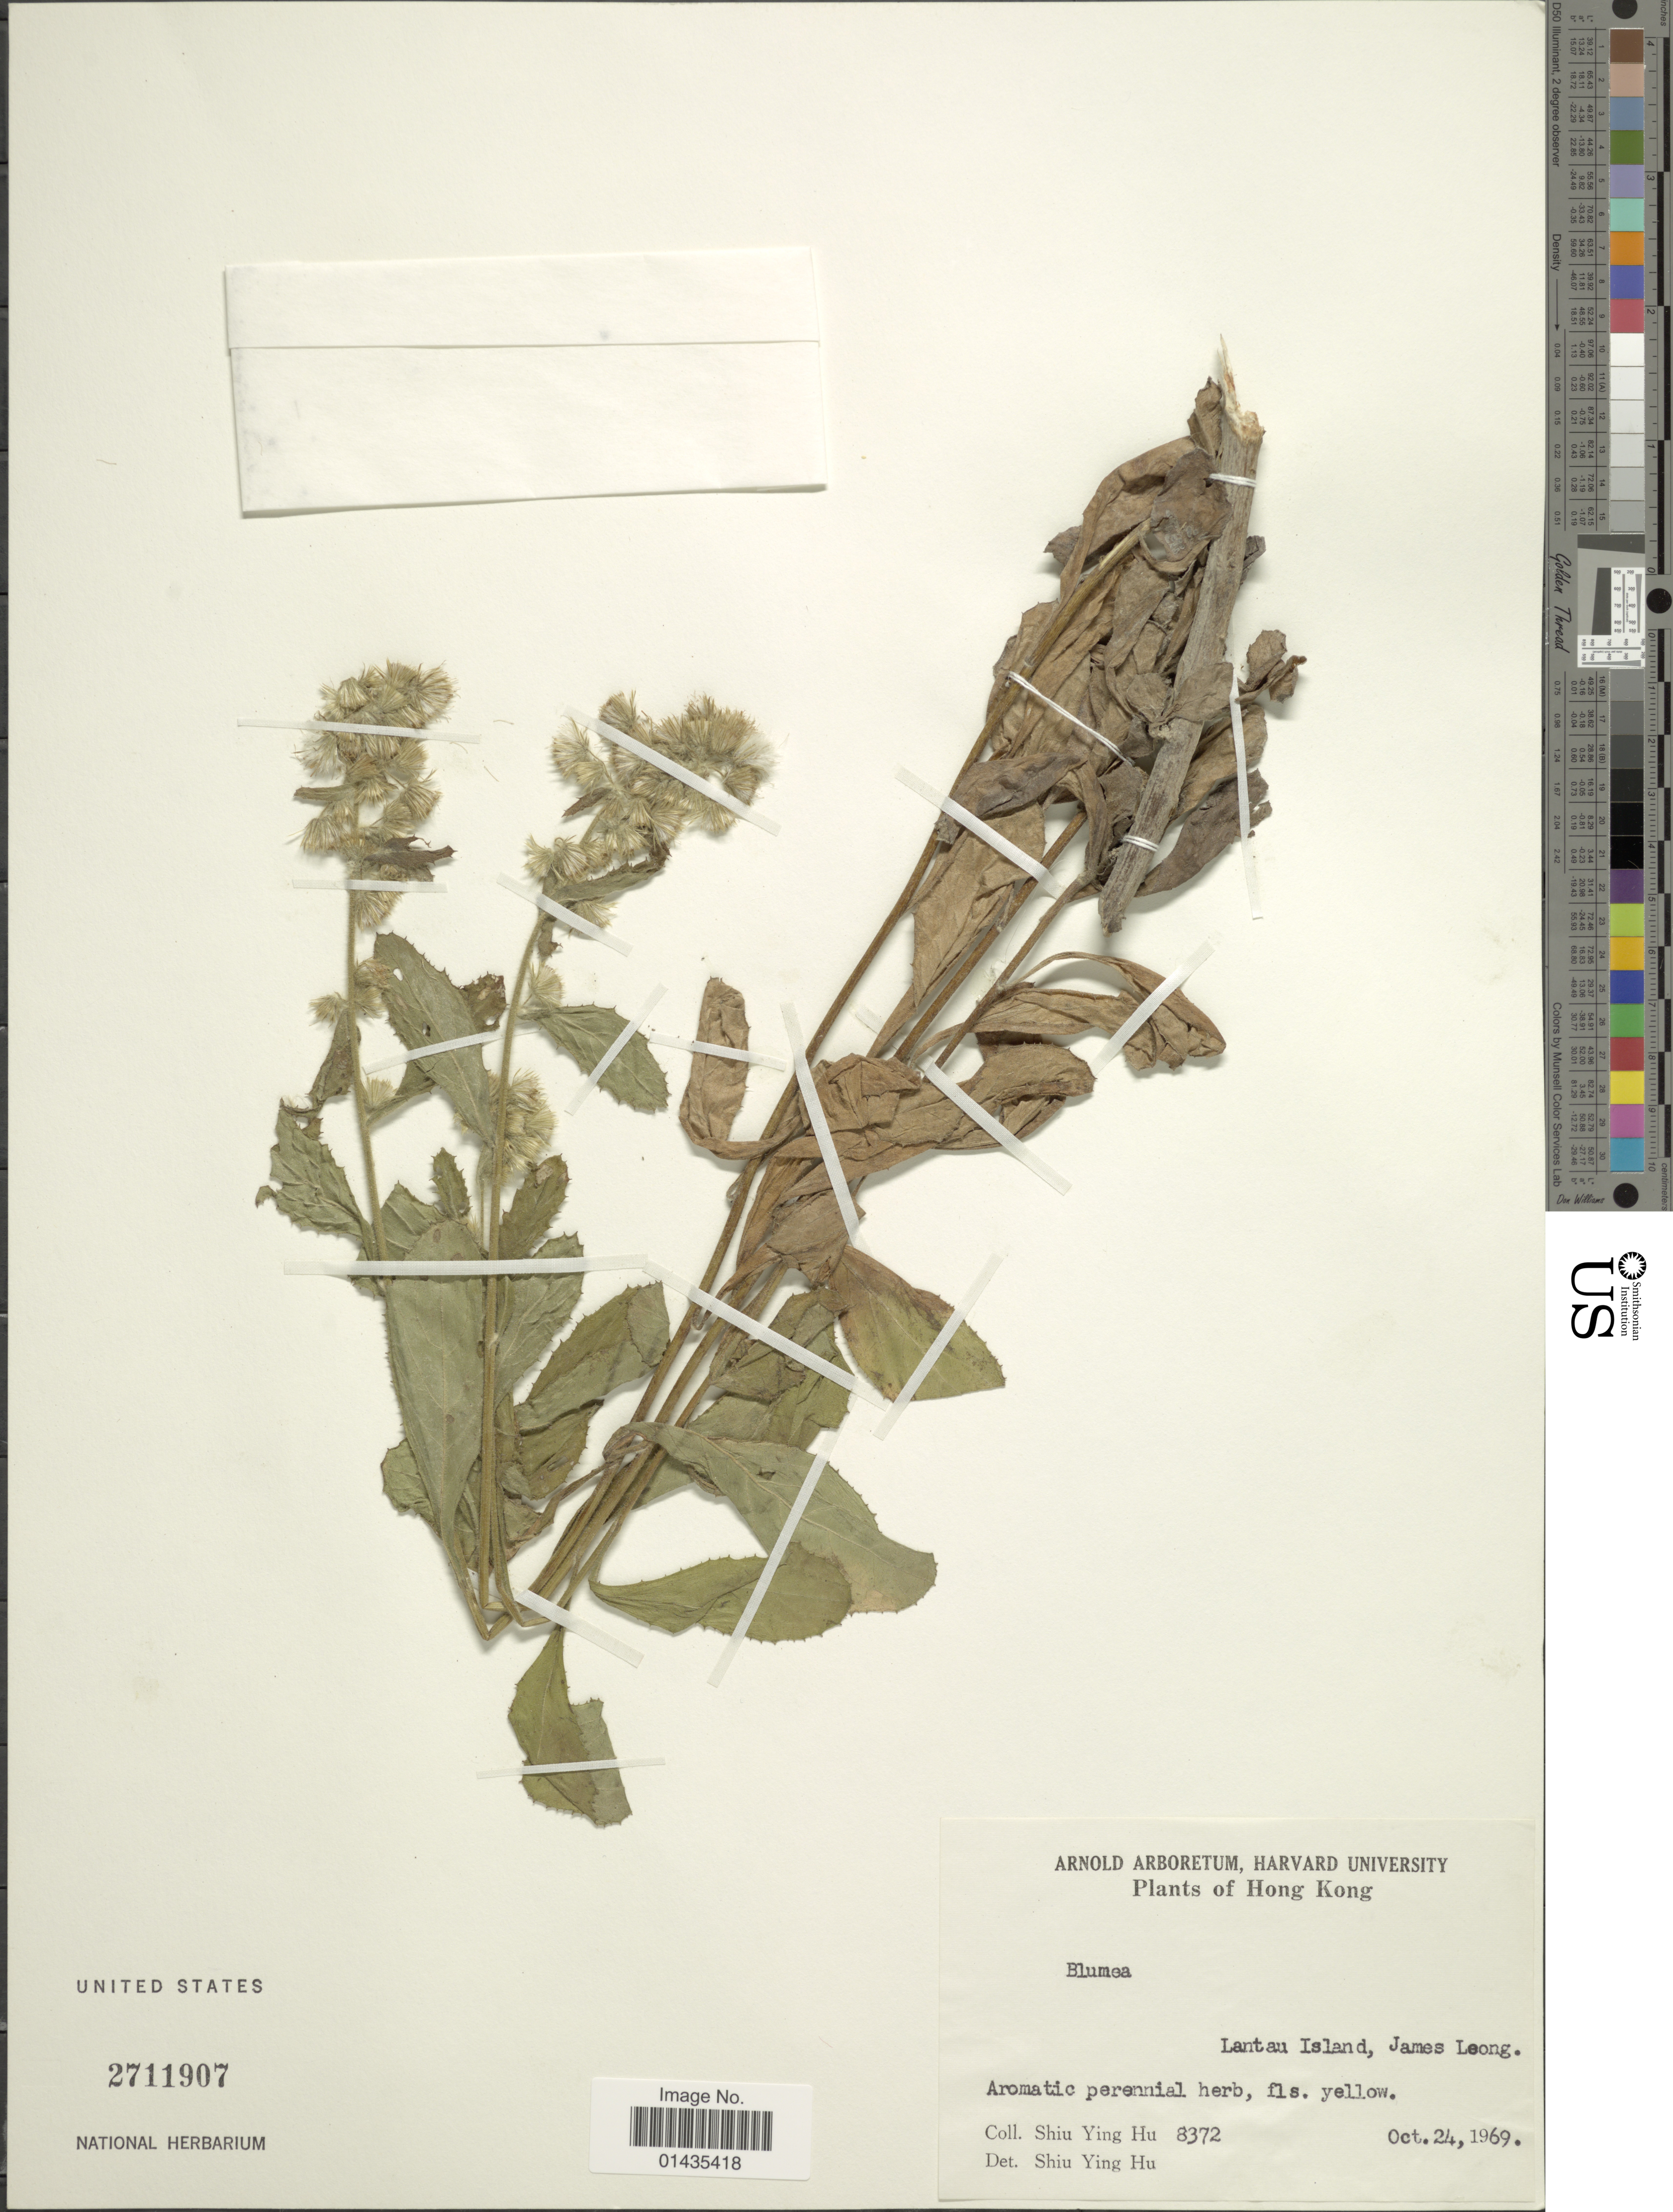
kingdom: Plantae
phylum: Tracheophyta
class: Magnoliopsida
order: Asterales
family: Asteraceae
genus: Blumea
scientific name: Blumea sp.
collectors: S. Y. Hu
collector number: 8372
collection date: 1969-10-24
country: China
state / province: Hong Kong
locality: Lantau Island, James Leong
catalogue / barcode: US 2711907